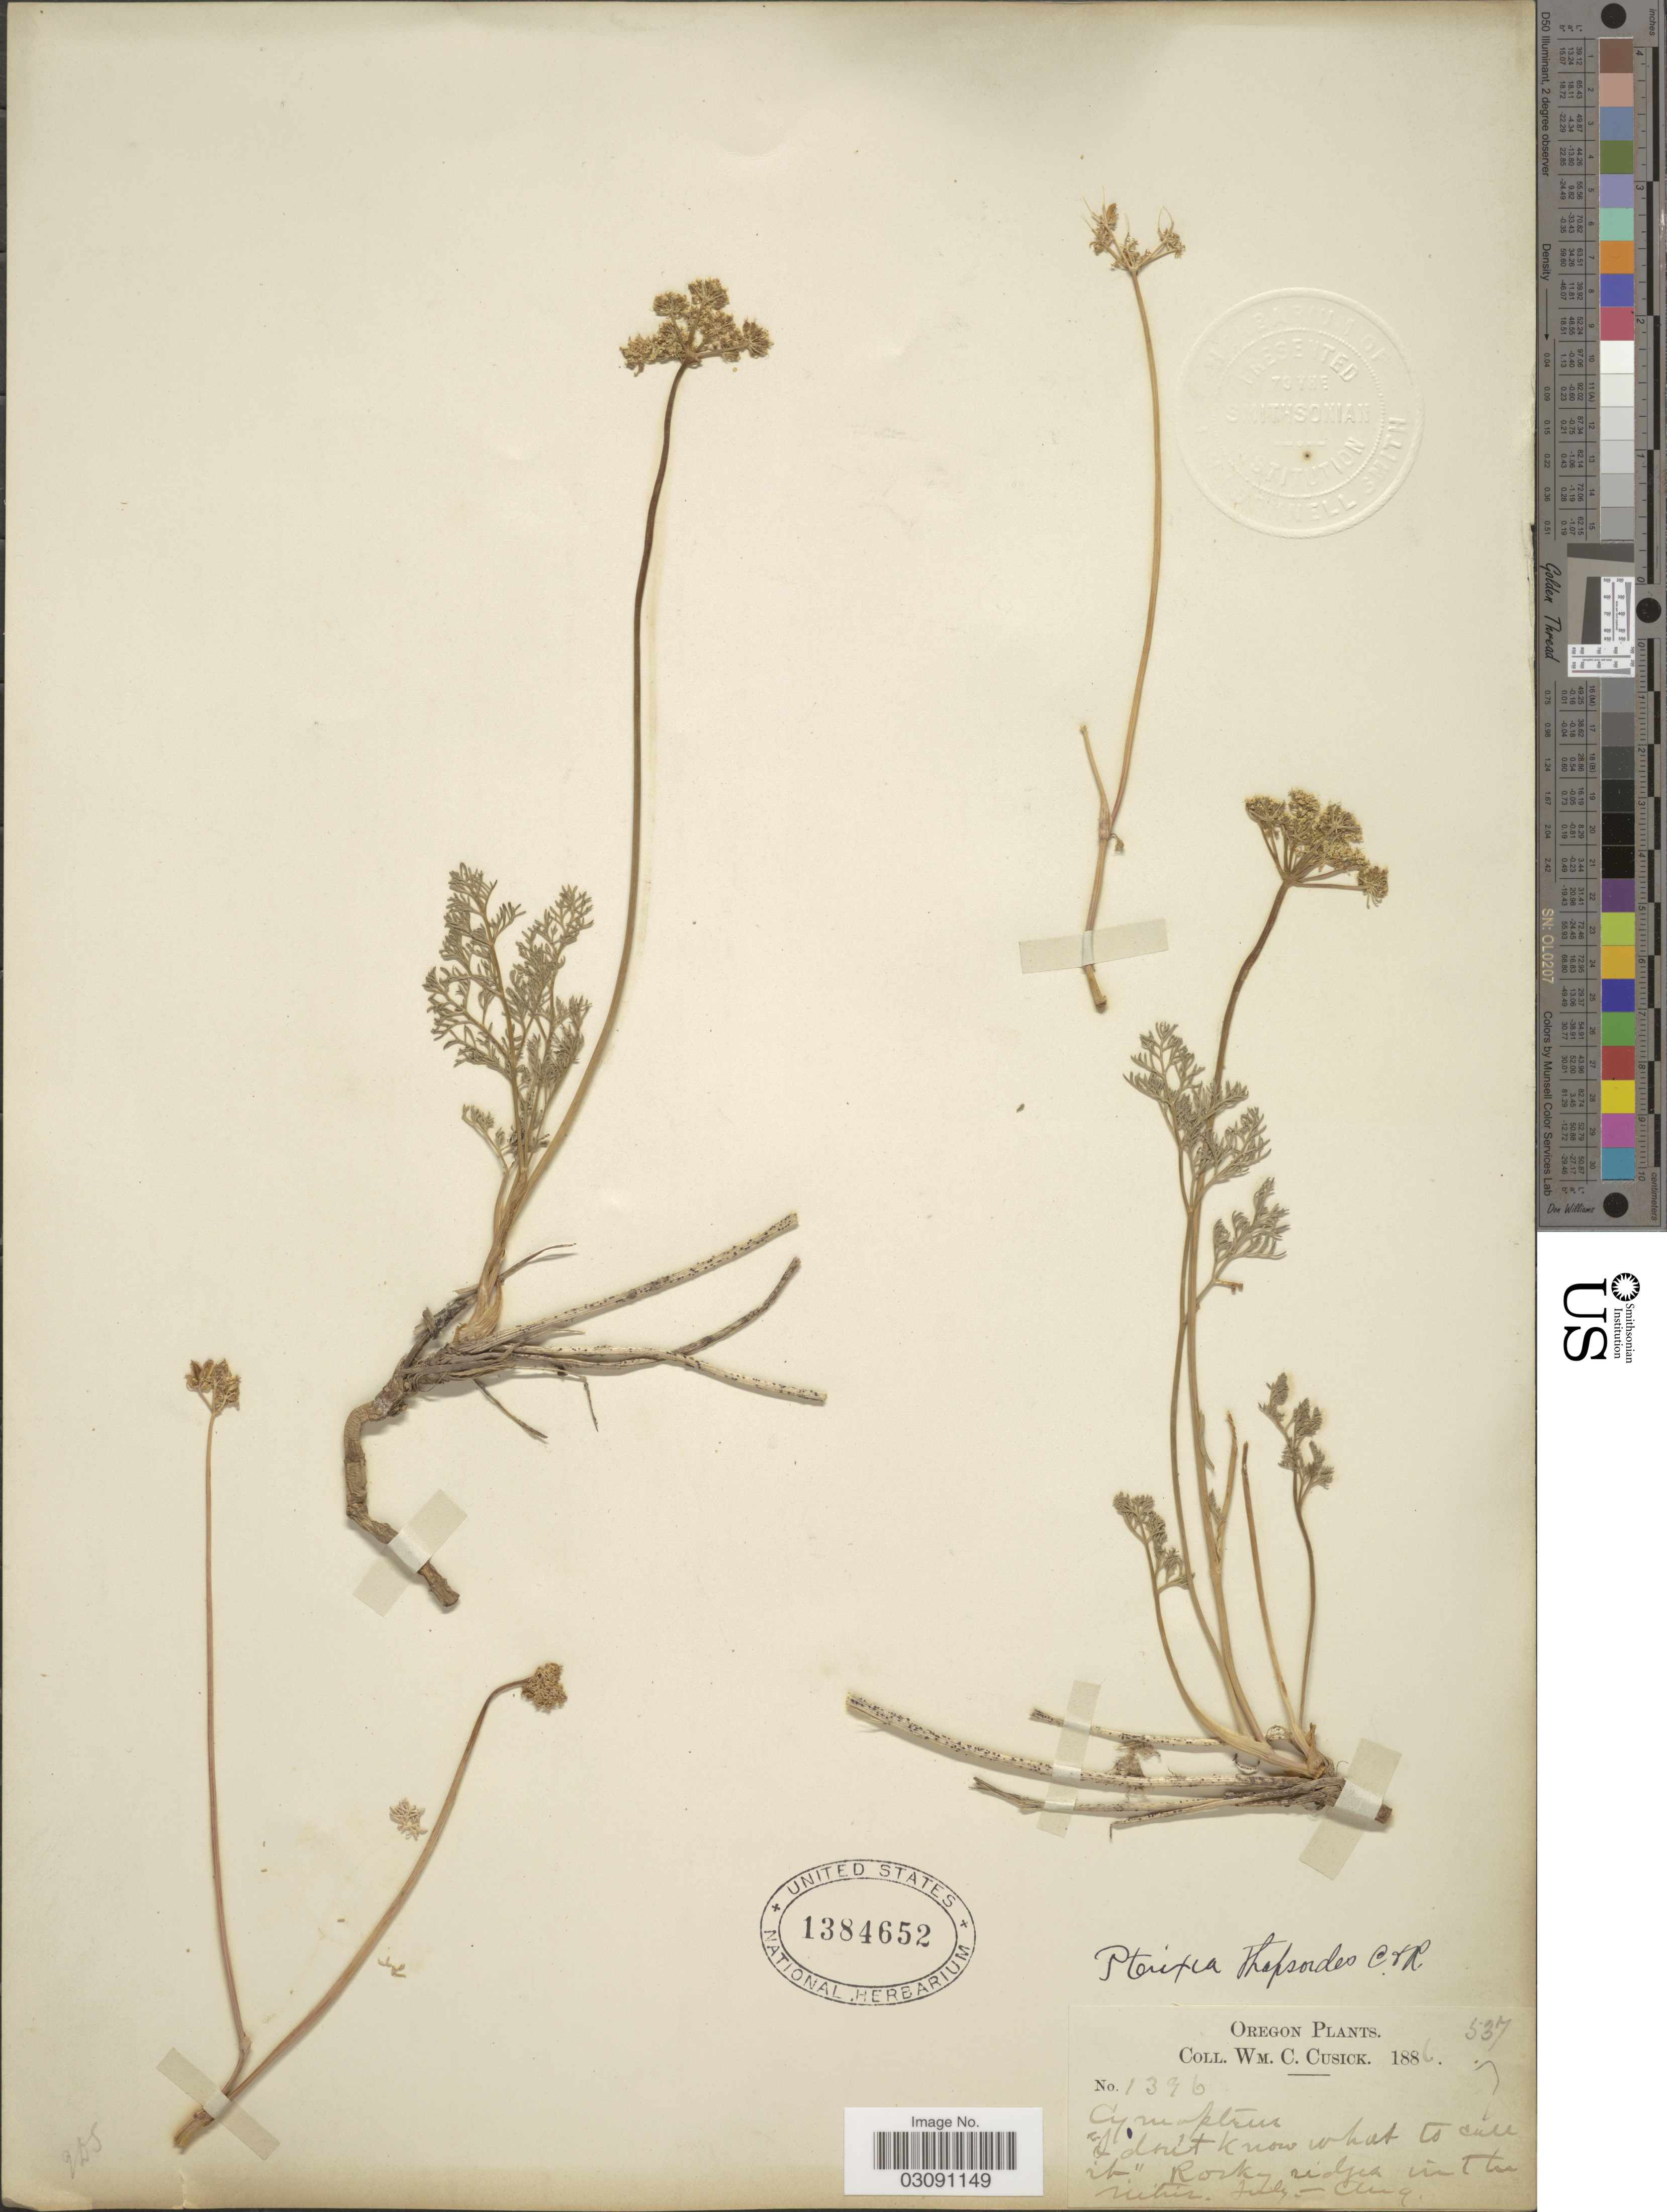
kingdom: Plantae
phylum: Tracheophyta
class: Magnoliopsida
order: Apiales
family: Apiaceae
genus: Pteryxia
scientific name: Pteryxia terebinthina var. foeniculacea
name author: (Torr. & A. Gray) Mathias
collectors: W. C. Cusick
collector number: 1396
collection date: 1886-07/1886-08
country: United States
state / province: Oregon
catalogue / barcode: US 1384652